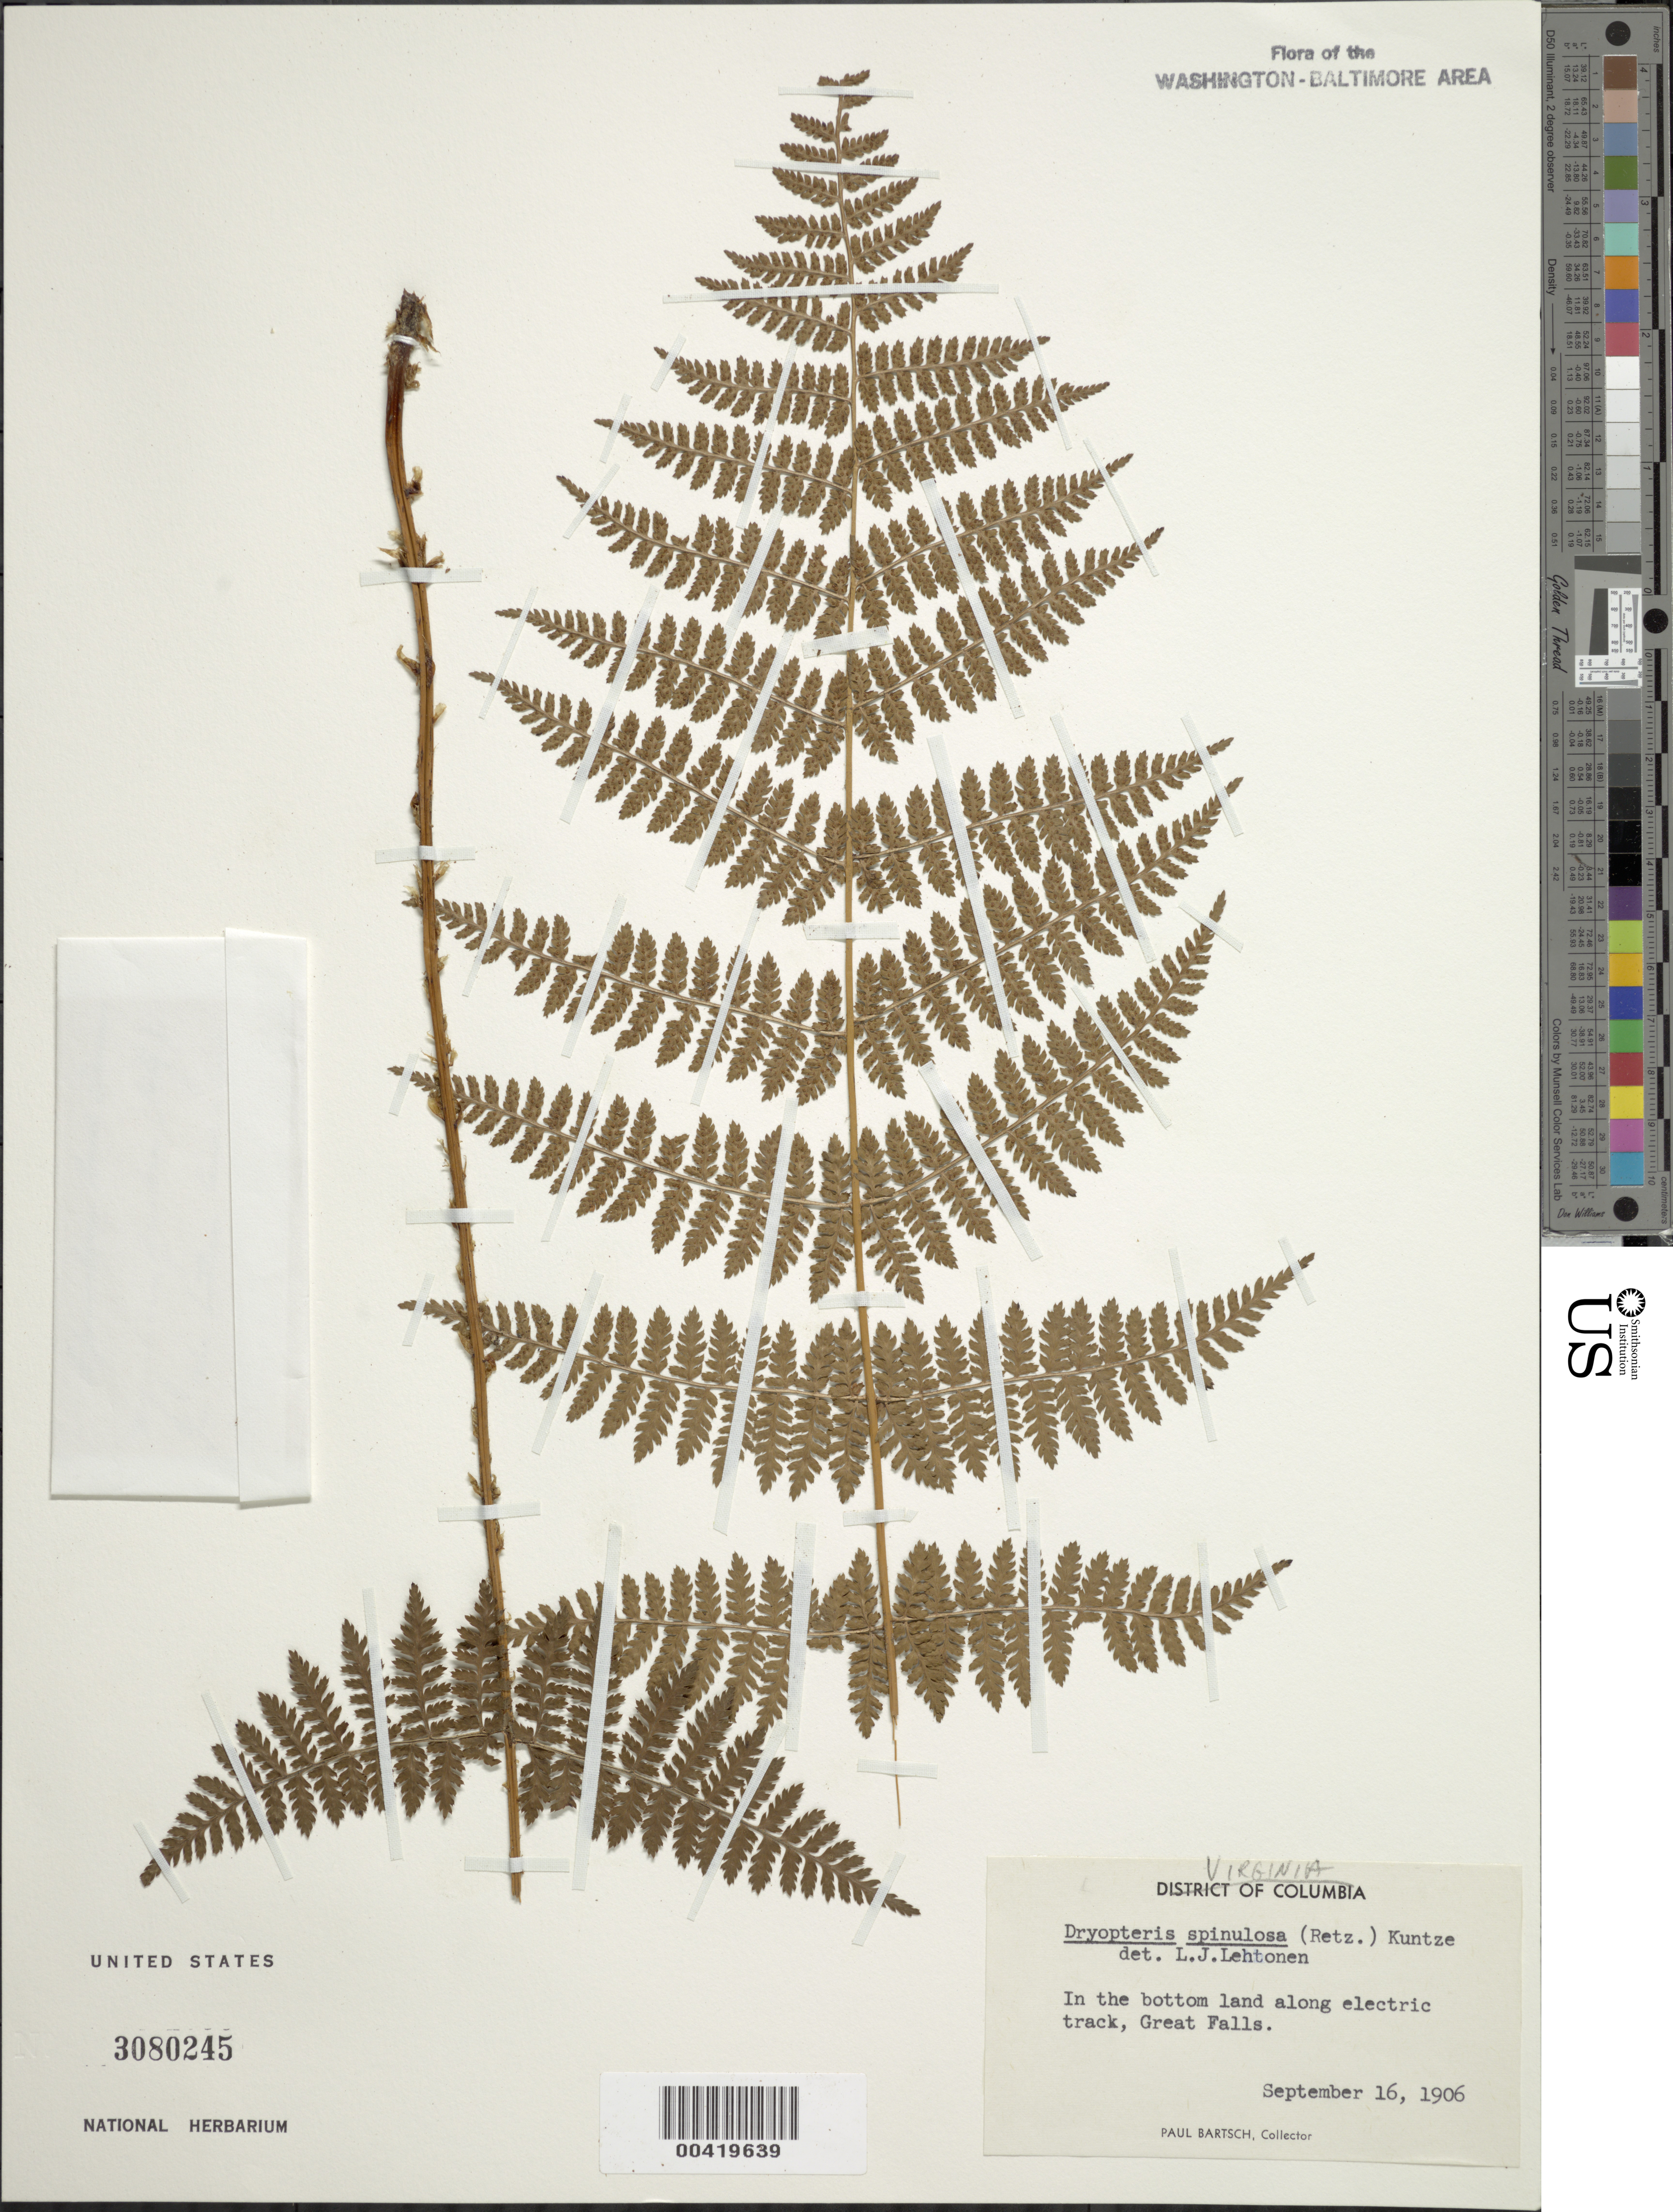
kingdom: Plantae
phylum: Tracheophyta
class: Polypodiopsida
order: Polypodiales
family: Dryopteridaceae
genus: Dryopteris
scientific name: Dryopteris carthusiana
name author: (Villars) H.P. Fuchs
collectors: P. Bartsch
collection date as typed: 16 Sep 1906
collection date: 1906-09-16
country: United States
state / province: Virginia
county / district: Fairfax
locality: Great Falls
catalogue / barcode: US 3080245